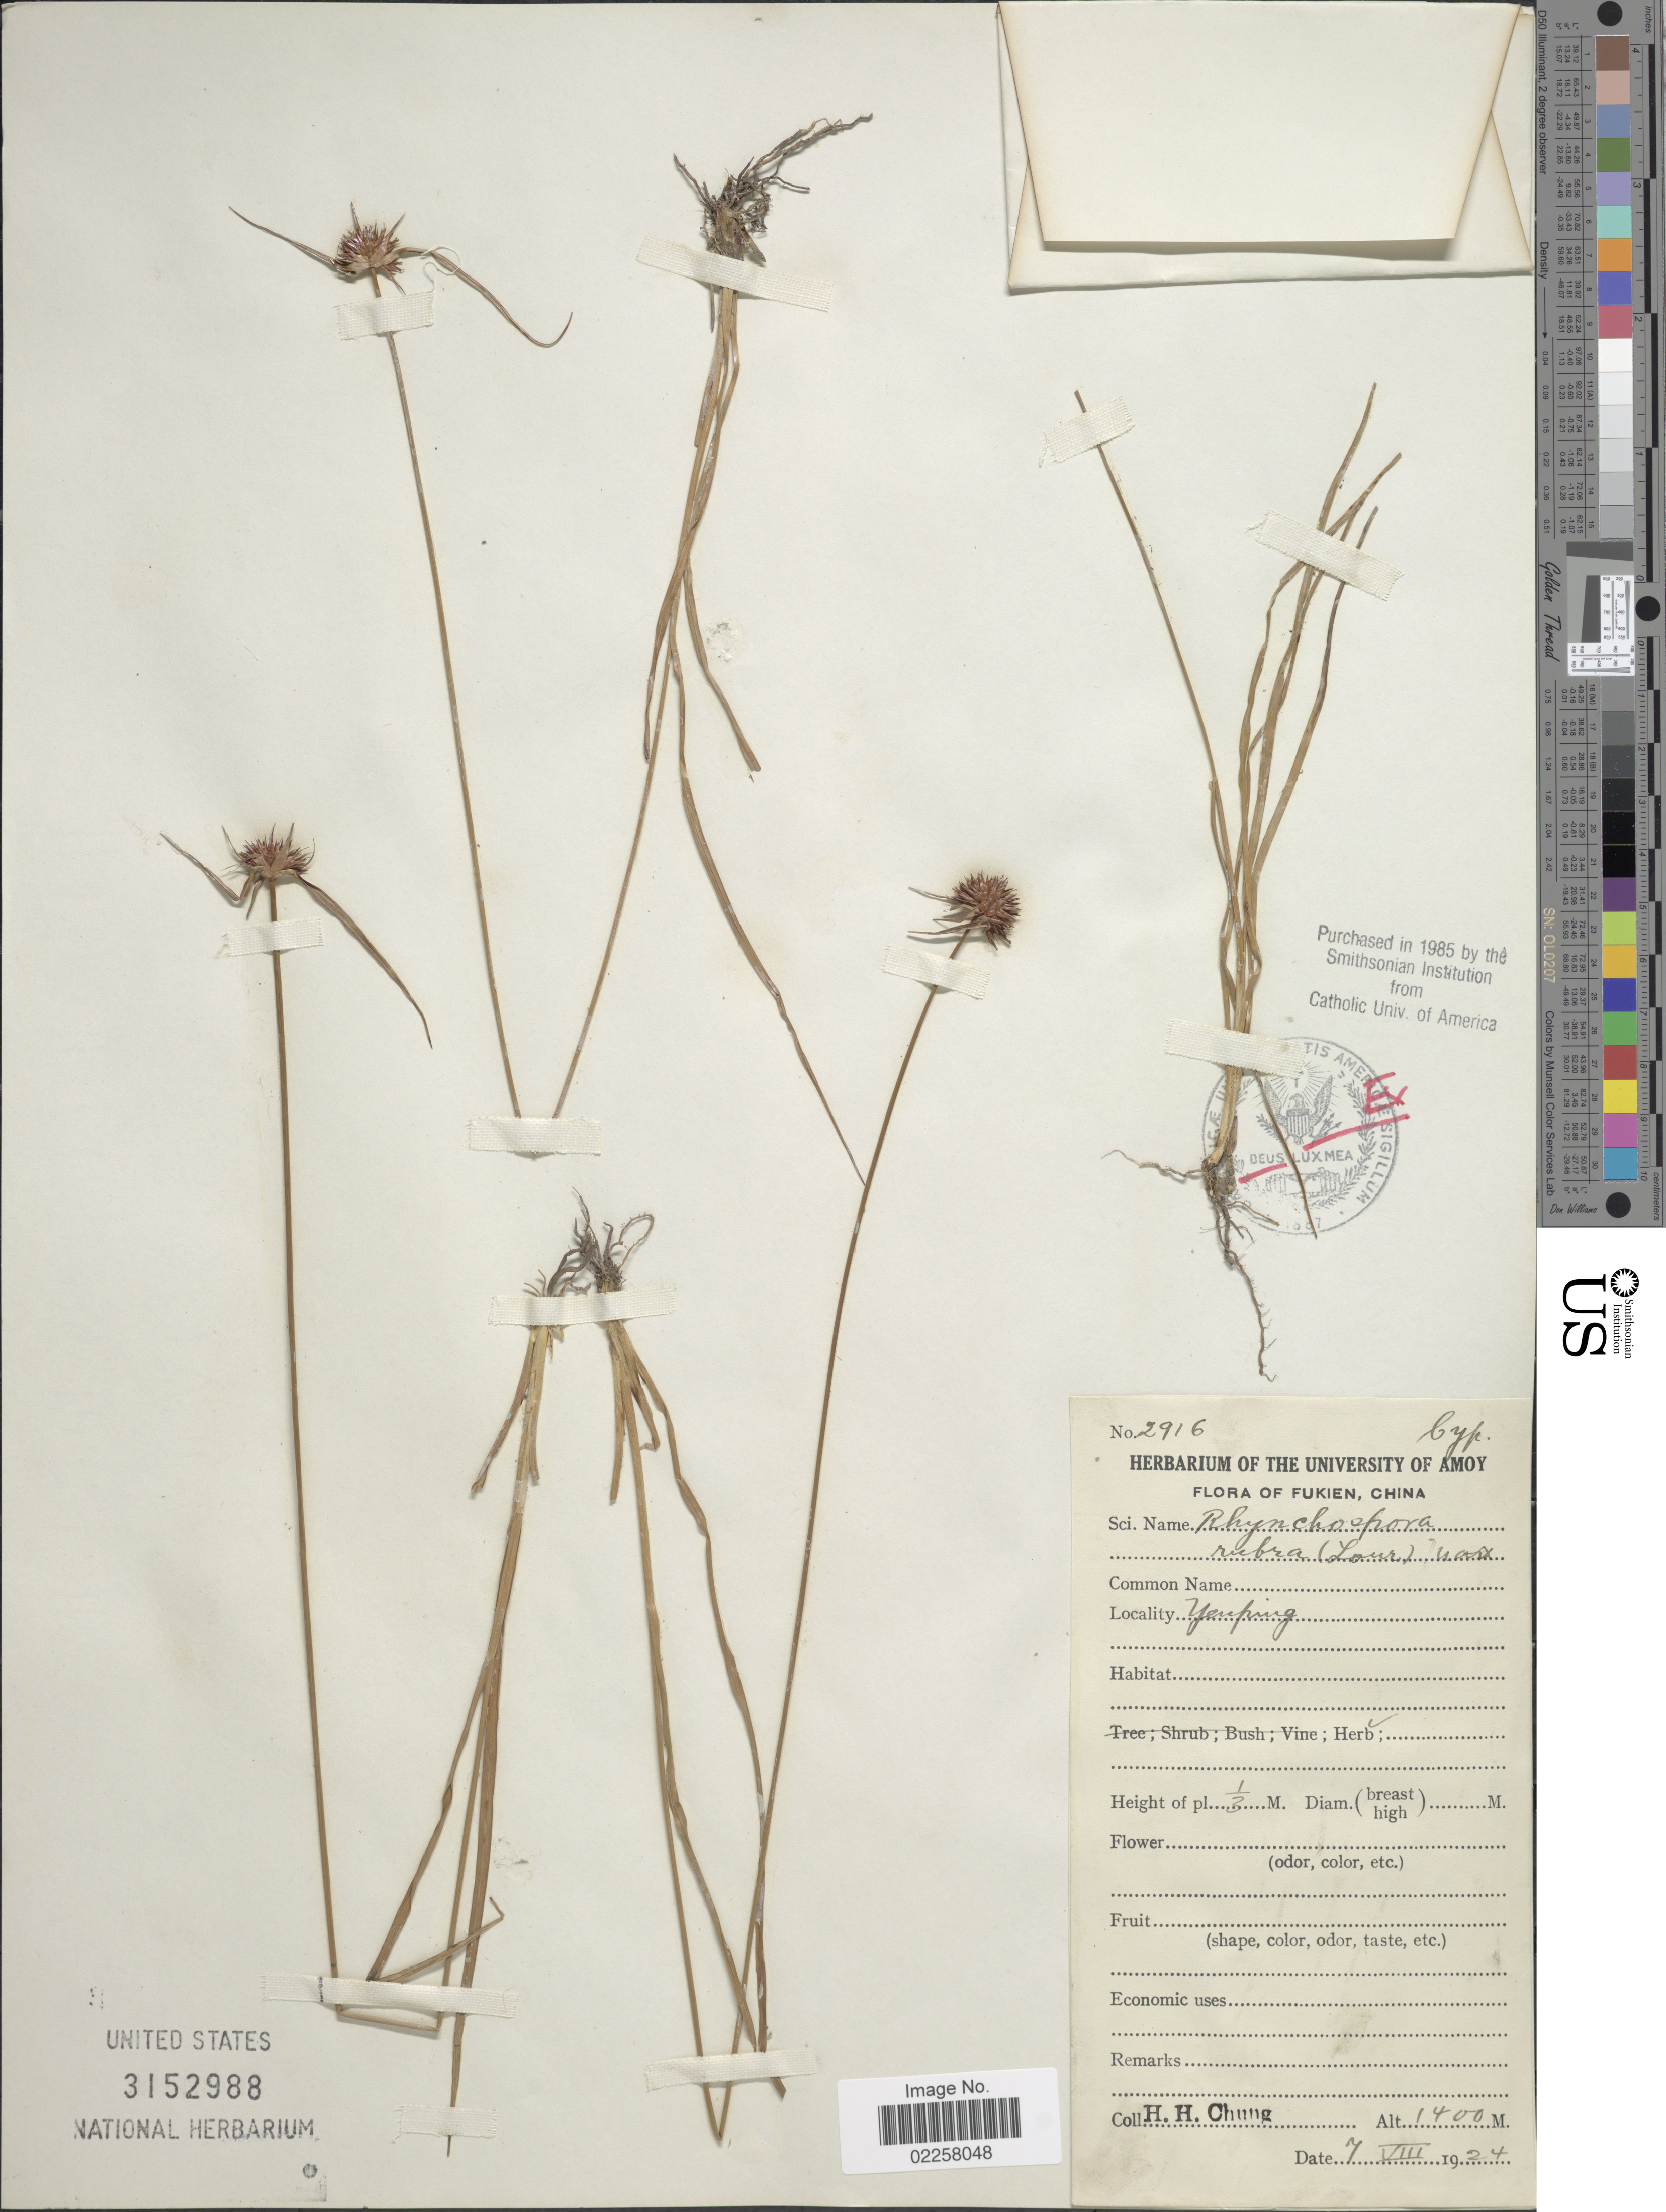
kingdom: Plantae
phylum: Tracheophyta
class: Liliopsida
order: Poales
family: Cyperaceae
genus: Rhynchospora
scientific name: Rhynchospora rubra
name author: (Lour.) Makino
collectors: H. Chung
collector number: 2916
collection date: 1924-08-07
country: China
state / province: Fujian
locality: Fukien. Yanping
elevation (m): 1400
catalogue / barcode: US 3152988